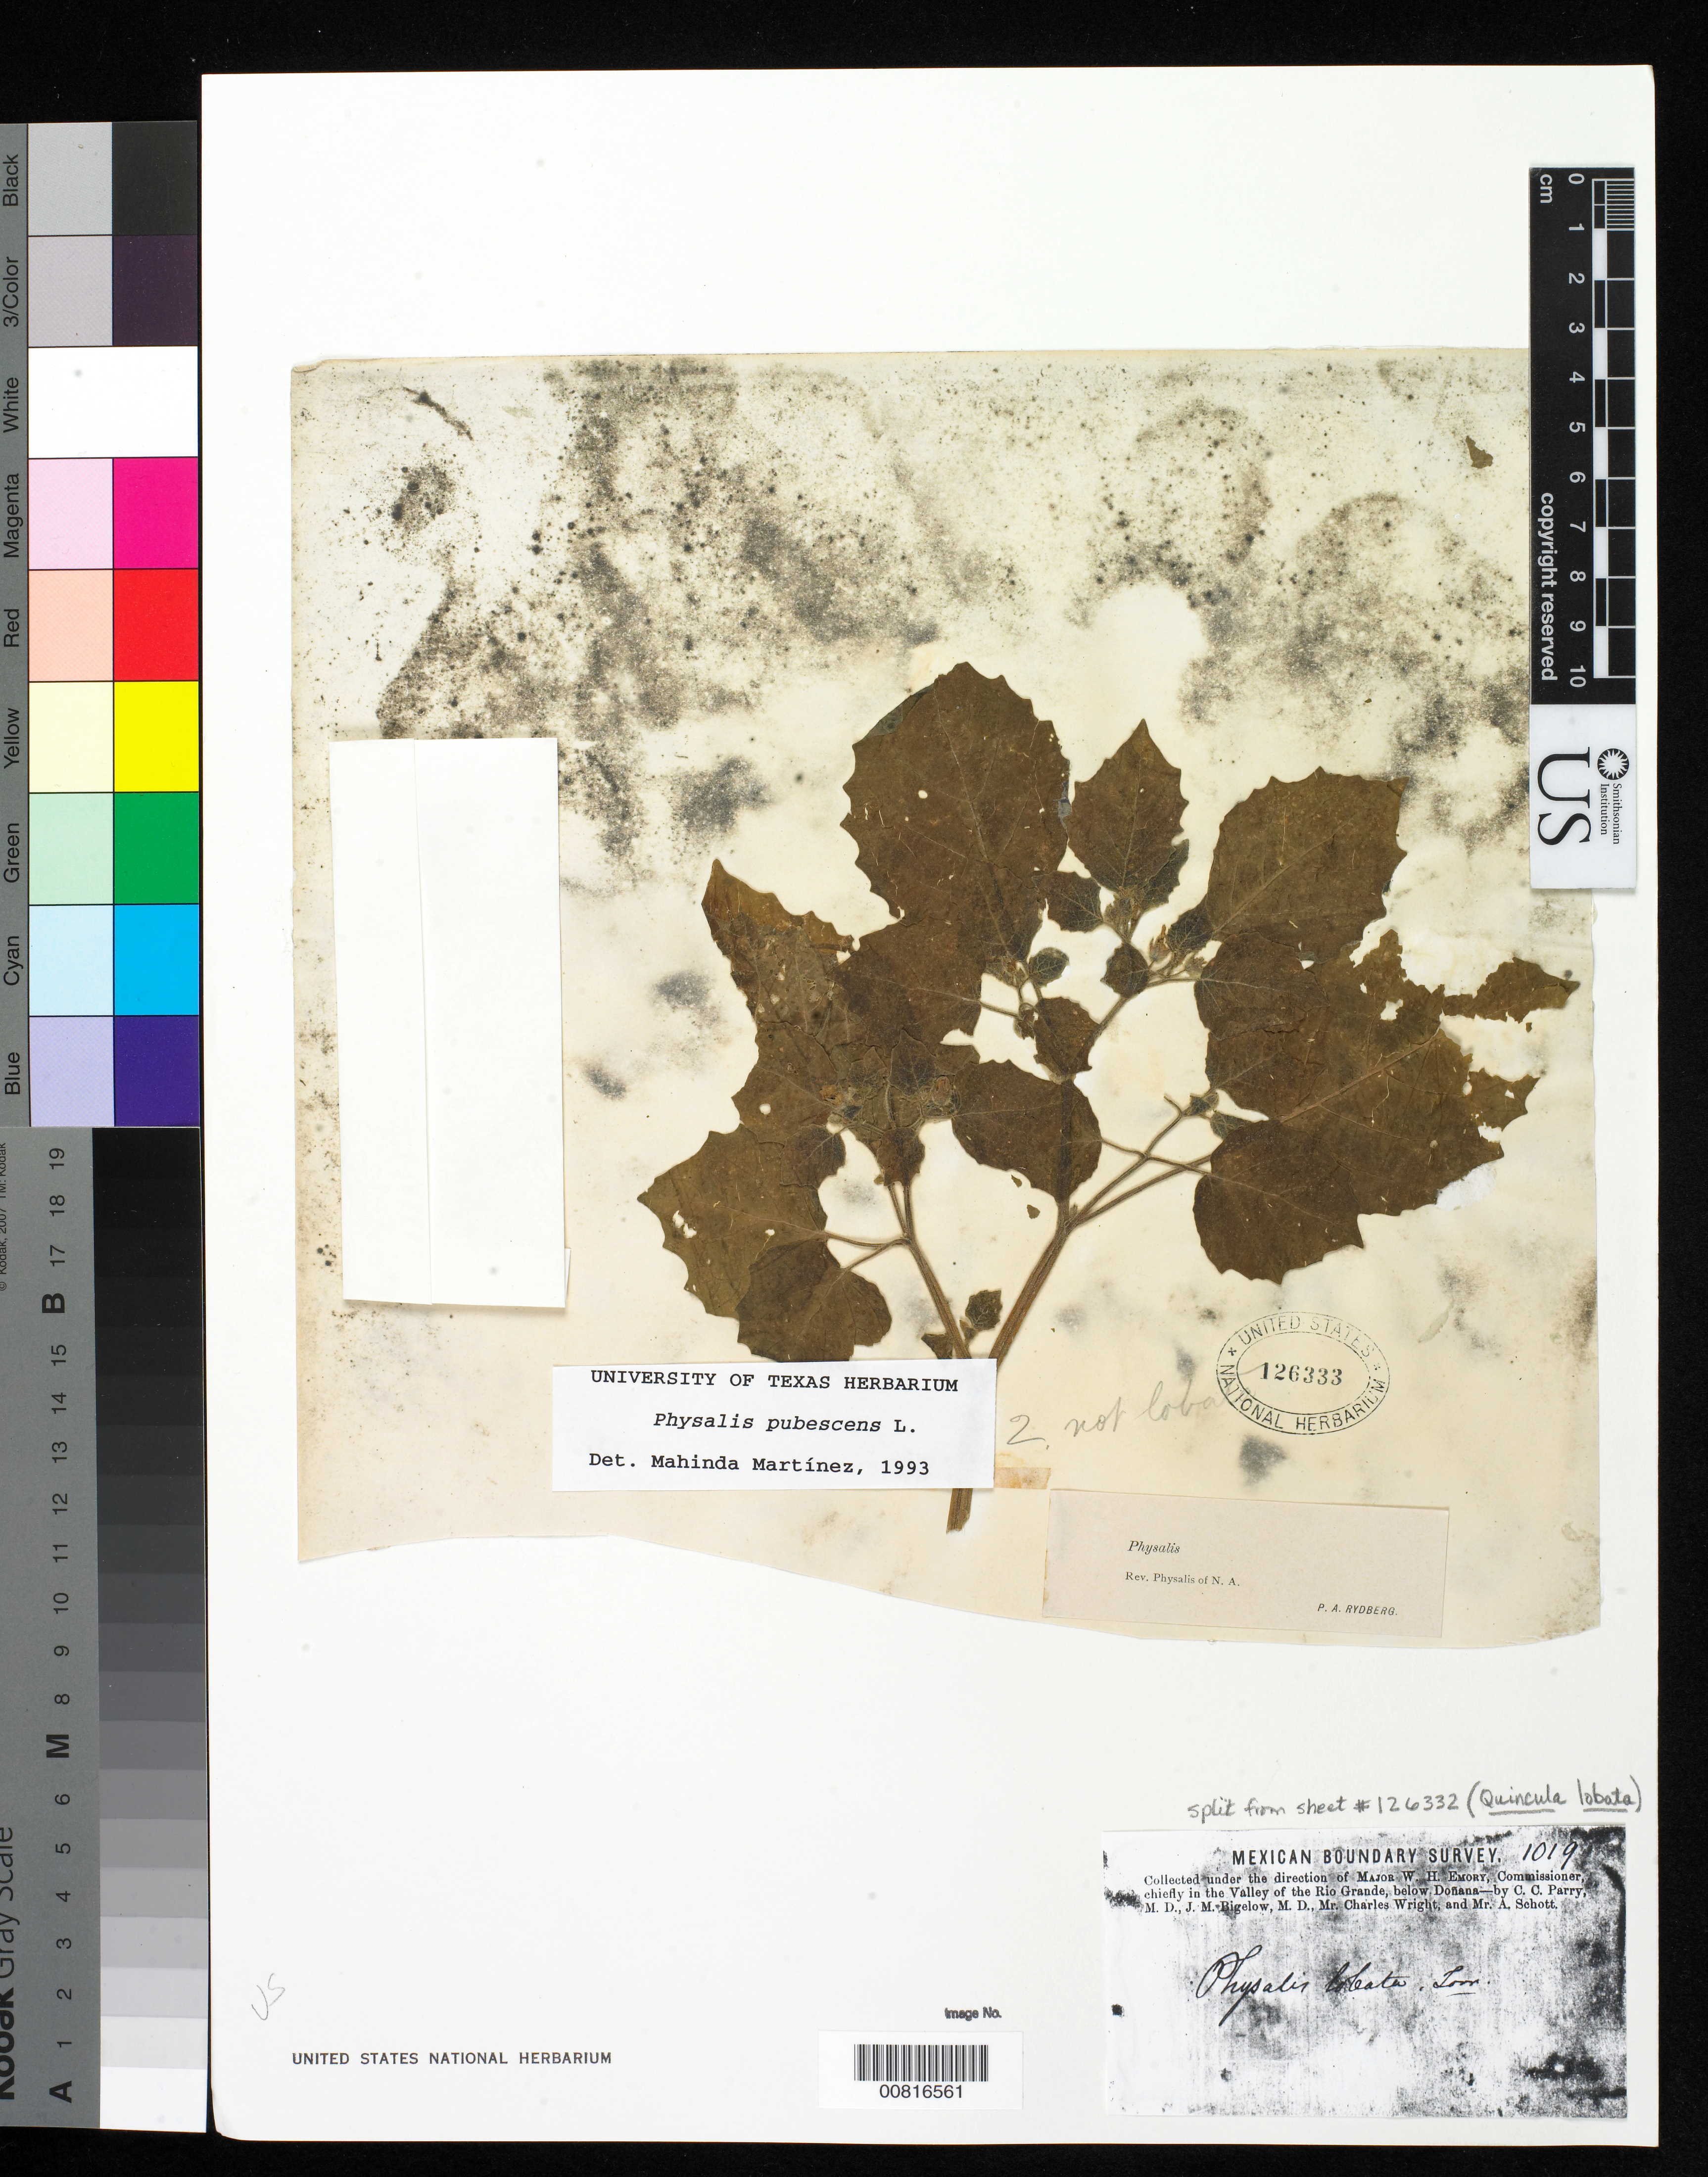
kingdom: Plantae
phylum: Tracheophyta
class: Magnoliopsida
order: Solanales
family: Solanaceae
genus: Physalis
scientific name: Physalis pubescens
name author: L.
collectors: C. C. Parry, J. M. Bigelow, C. Wright & A. C. V. Schott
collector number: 1019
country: United States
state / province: New Mexico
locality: Valley of the Rio Grande, below Doñana, New Mexico.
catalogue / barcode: US 126333